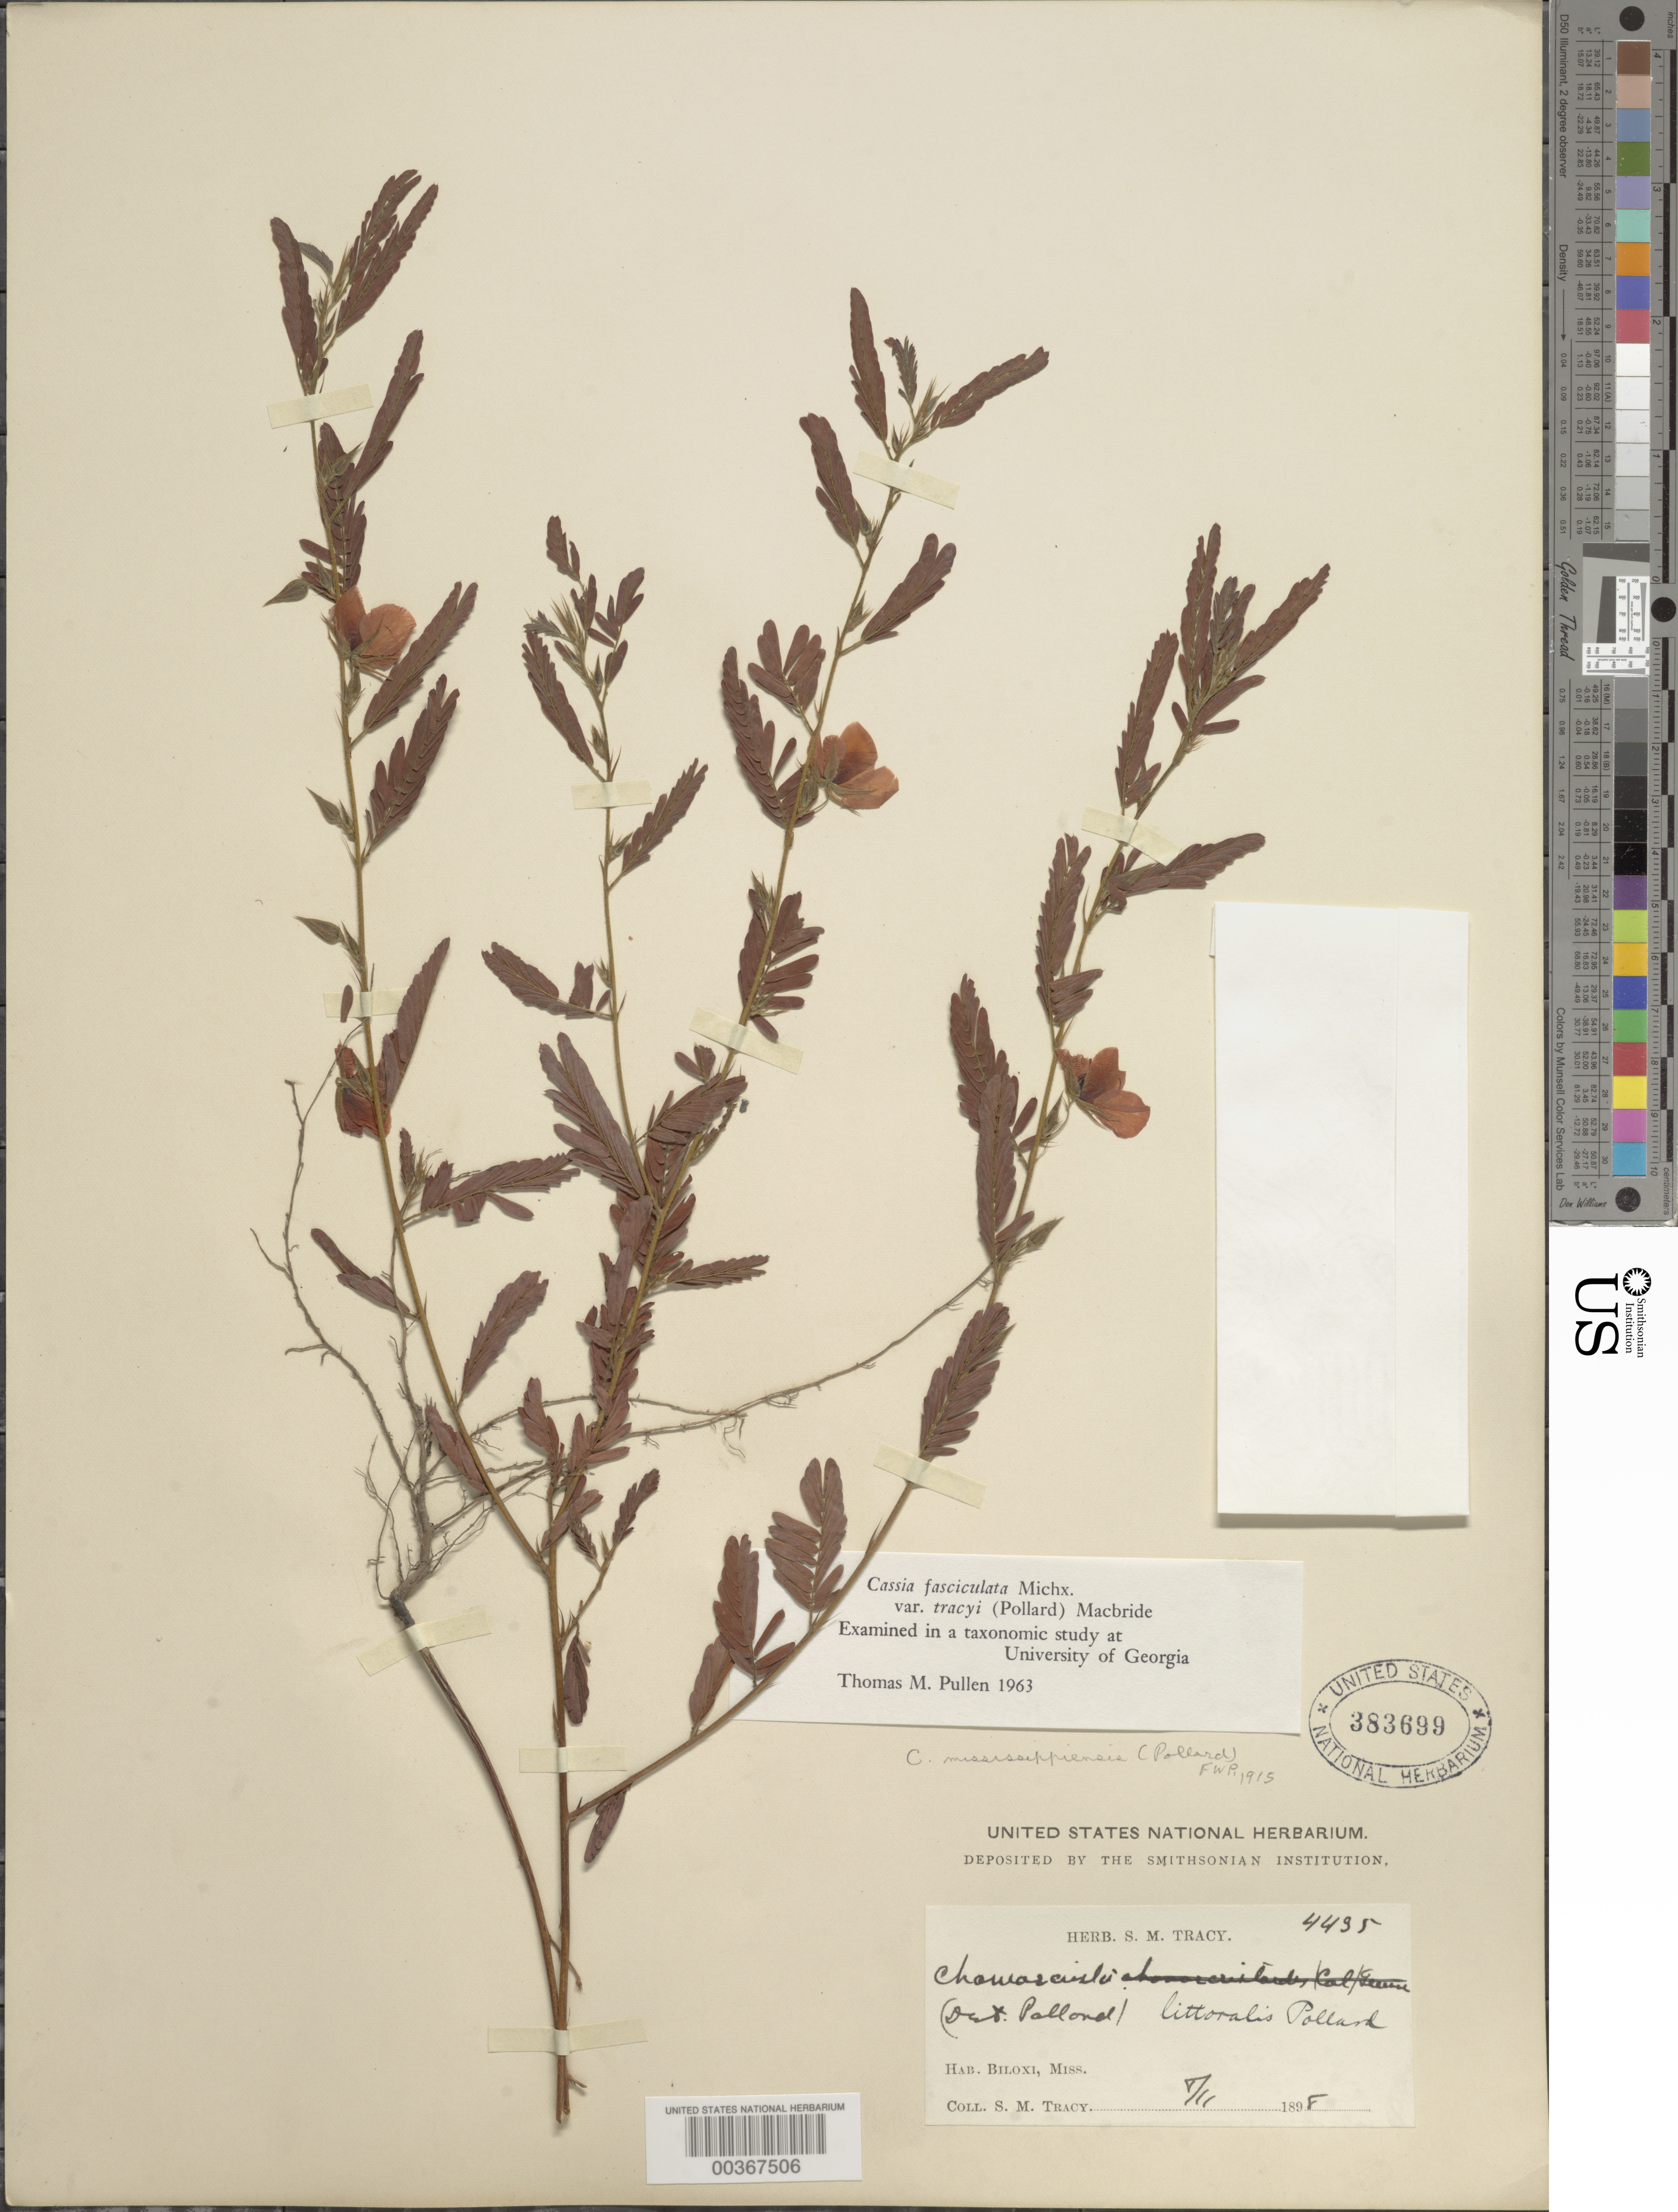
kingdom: Plantae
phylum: Tracheophyta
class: Magnoliopsida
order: Fabales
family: Fabaceae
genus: Chamaecrista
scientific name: Chamaecrista fasciculata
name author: (Michx.) Greene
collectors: S. M. Tracy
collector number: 4435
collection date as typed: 11 Aug 1898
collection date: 1898-08-11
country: United States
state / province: Mississippi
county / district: Harrison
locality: Biloxi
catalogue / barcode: US 383699